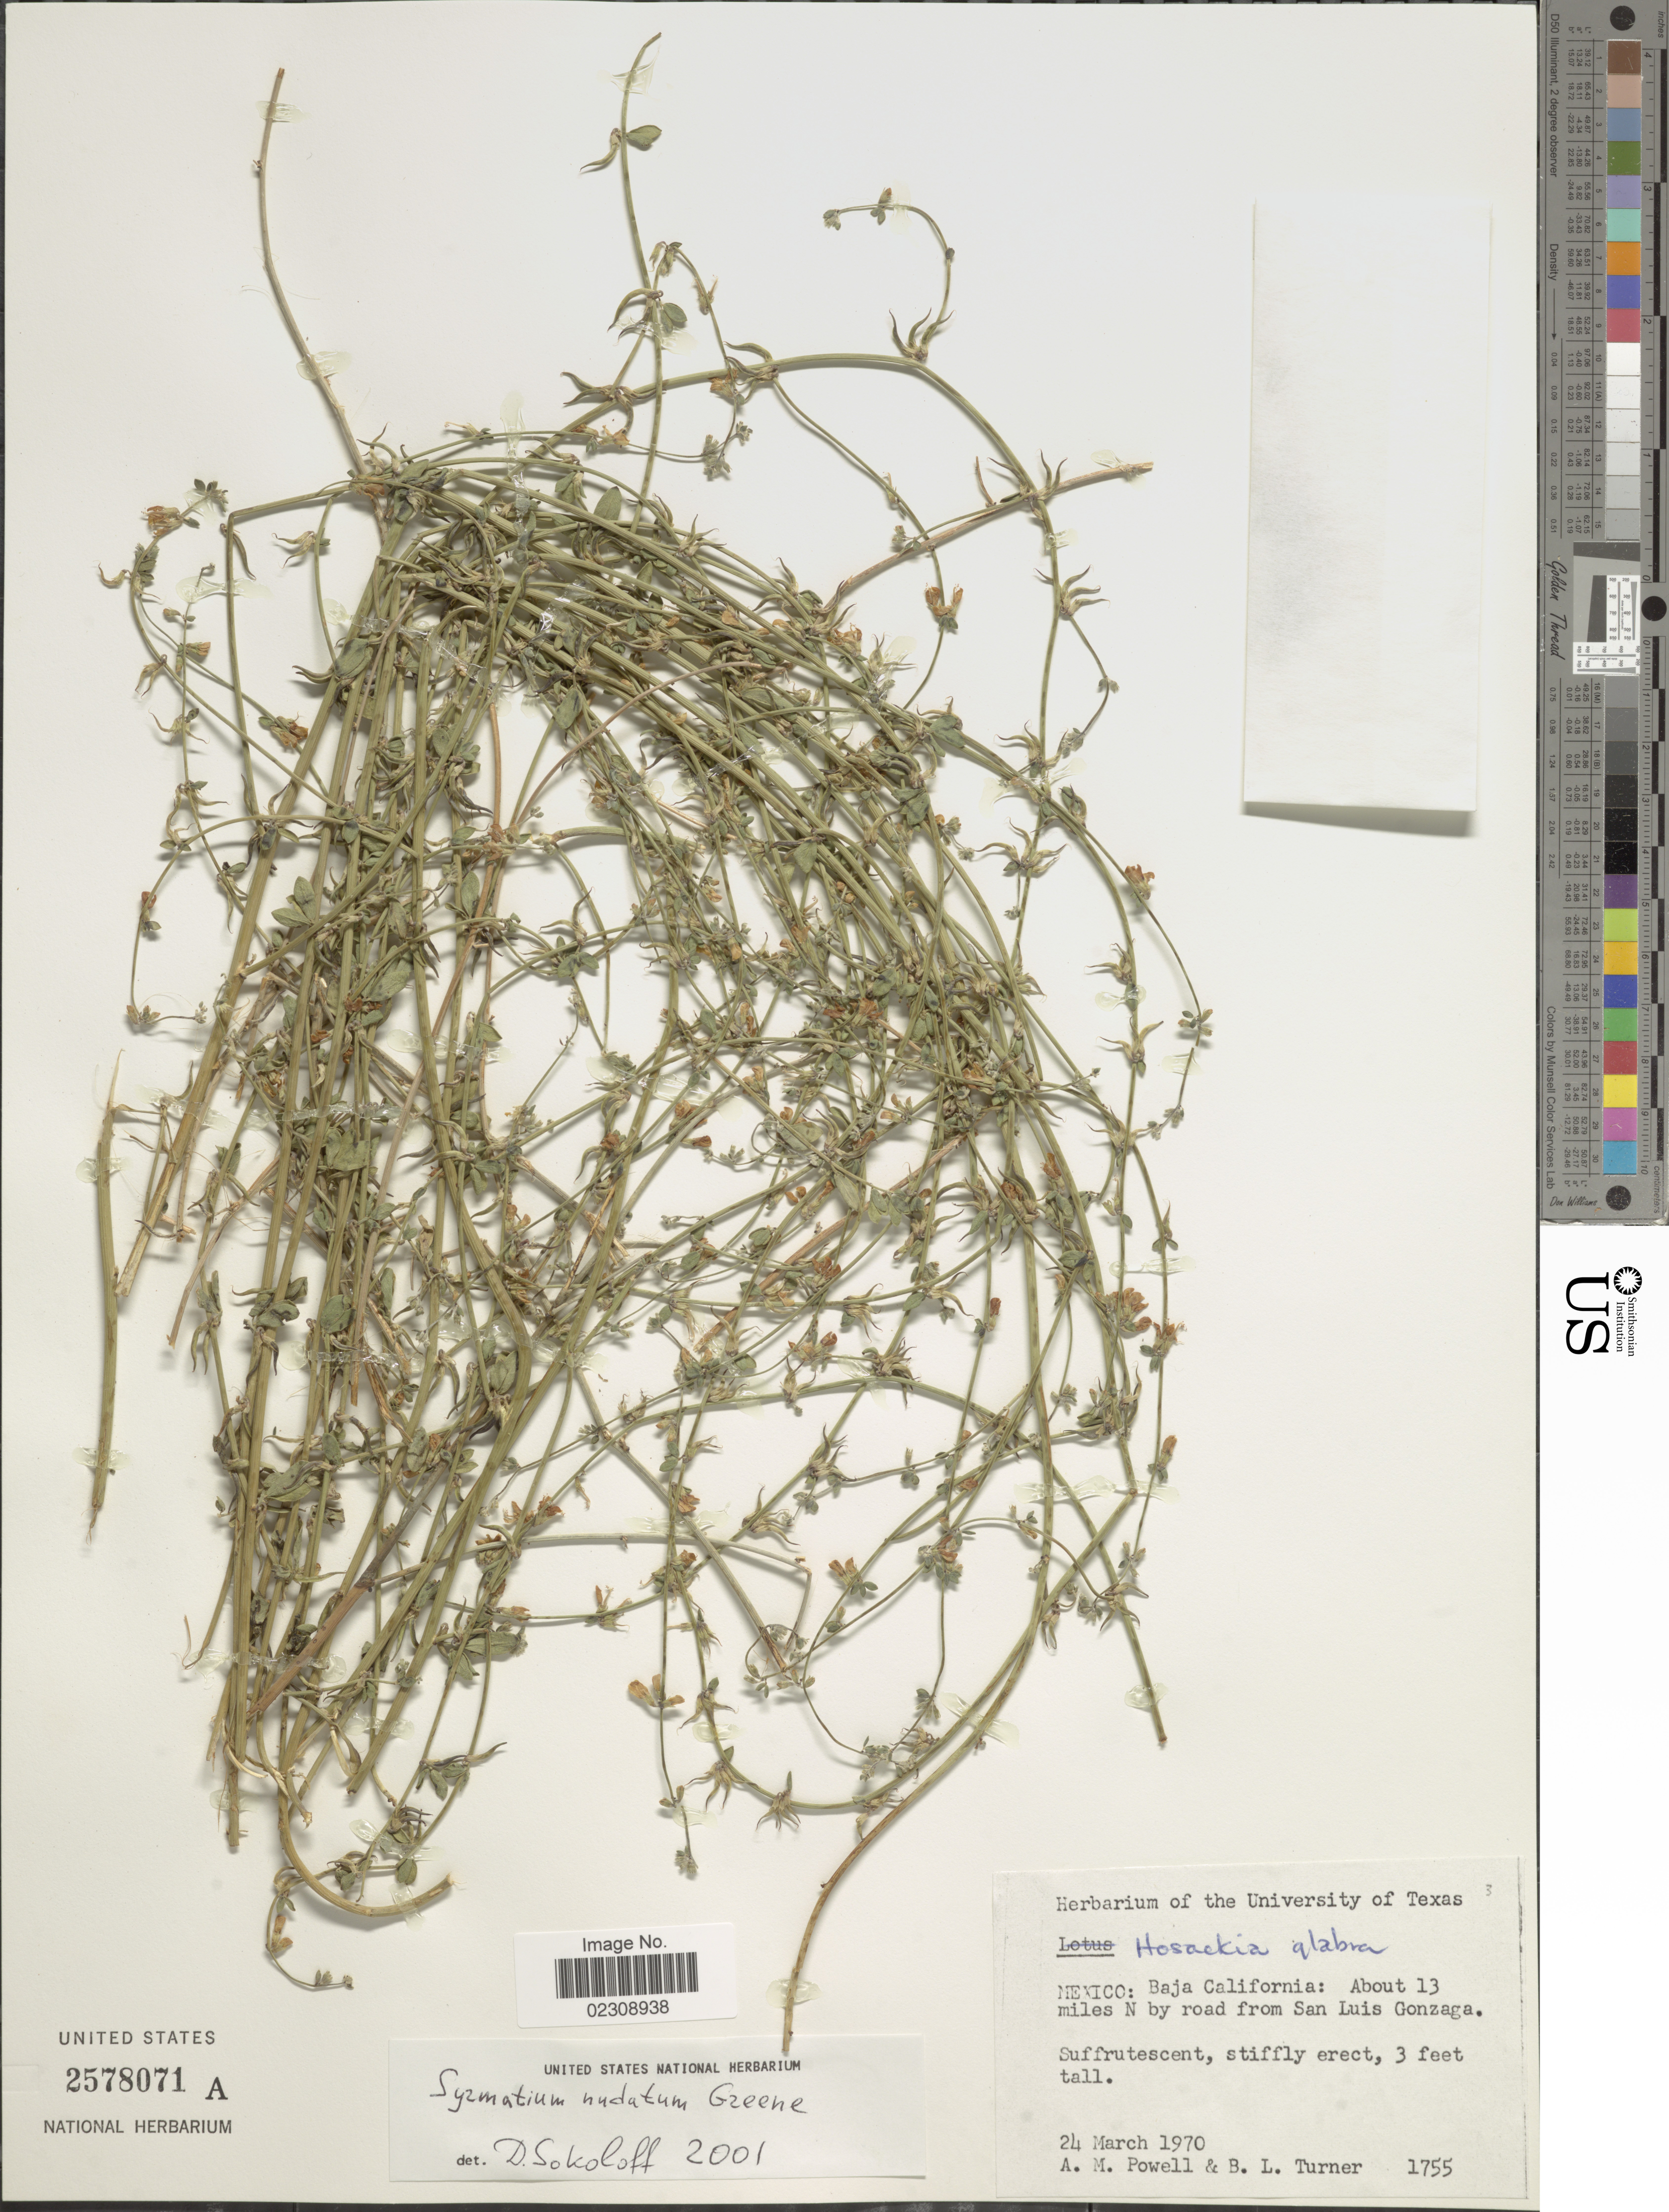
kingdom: Plantae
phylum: Tracheophyta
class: Magnoliopsida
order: Fabales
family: Fabaceae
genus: Syrmatium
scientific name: Syrmatium nudatum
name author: Greene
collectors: A. M. Powell & B. L. Turner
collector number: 1755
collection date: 1970-03-24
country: Mexico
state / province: Baja California Norte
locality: About 13 miles N by road from San Luis Gonzaga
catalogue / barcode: US 2578071A